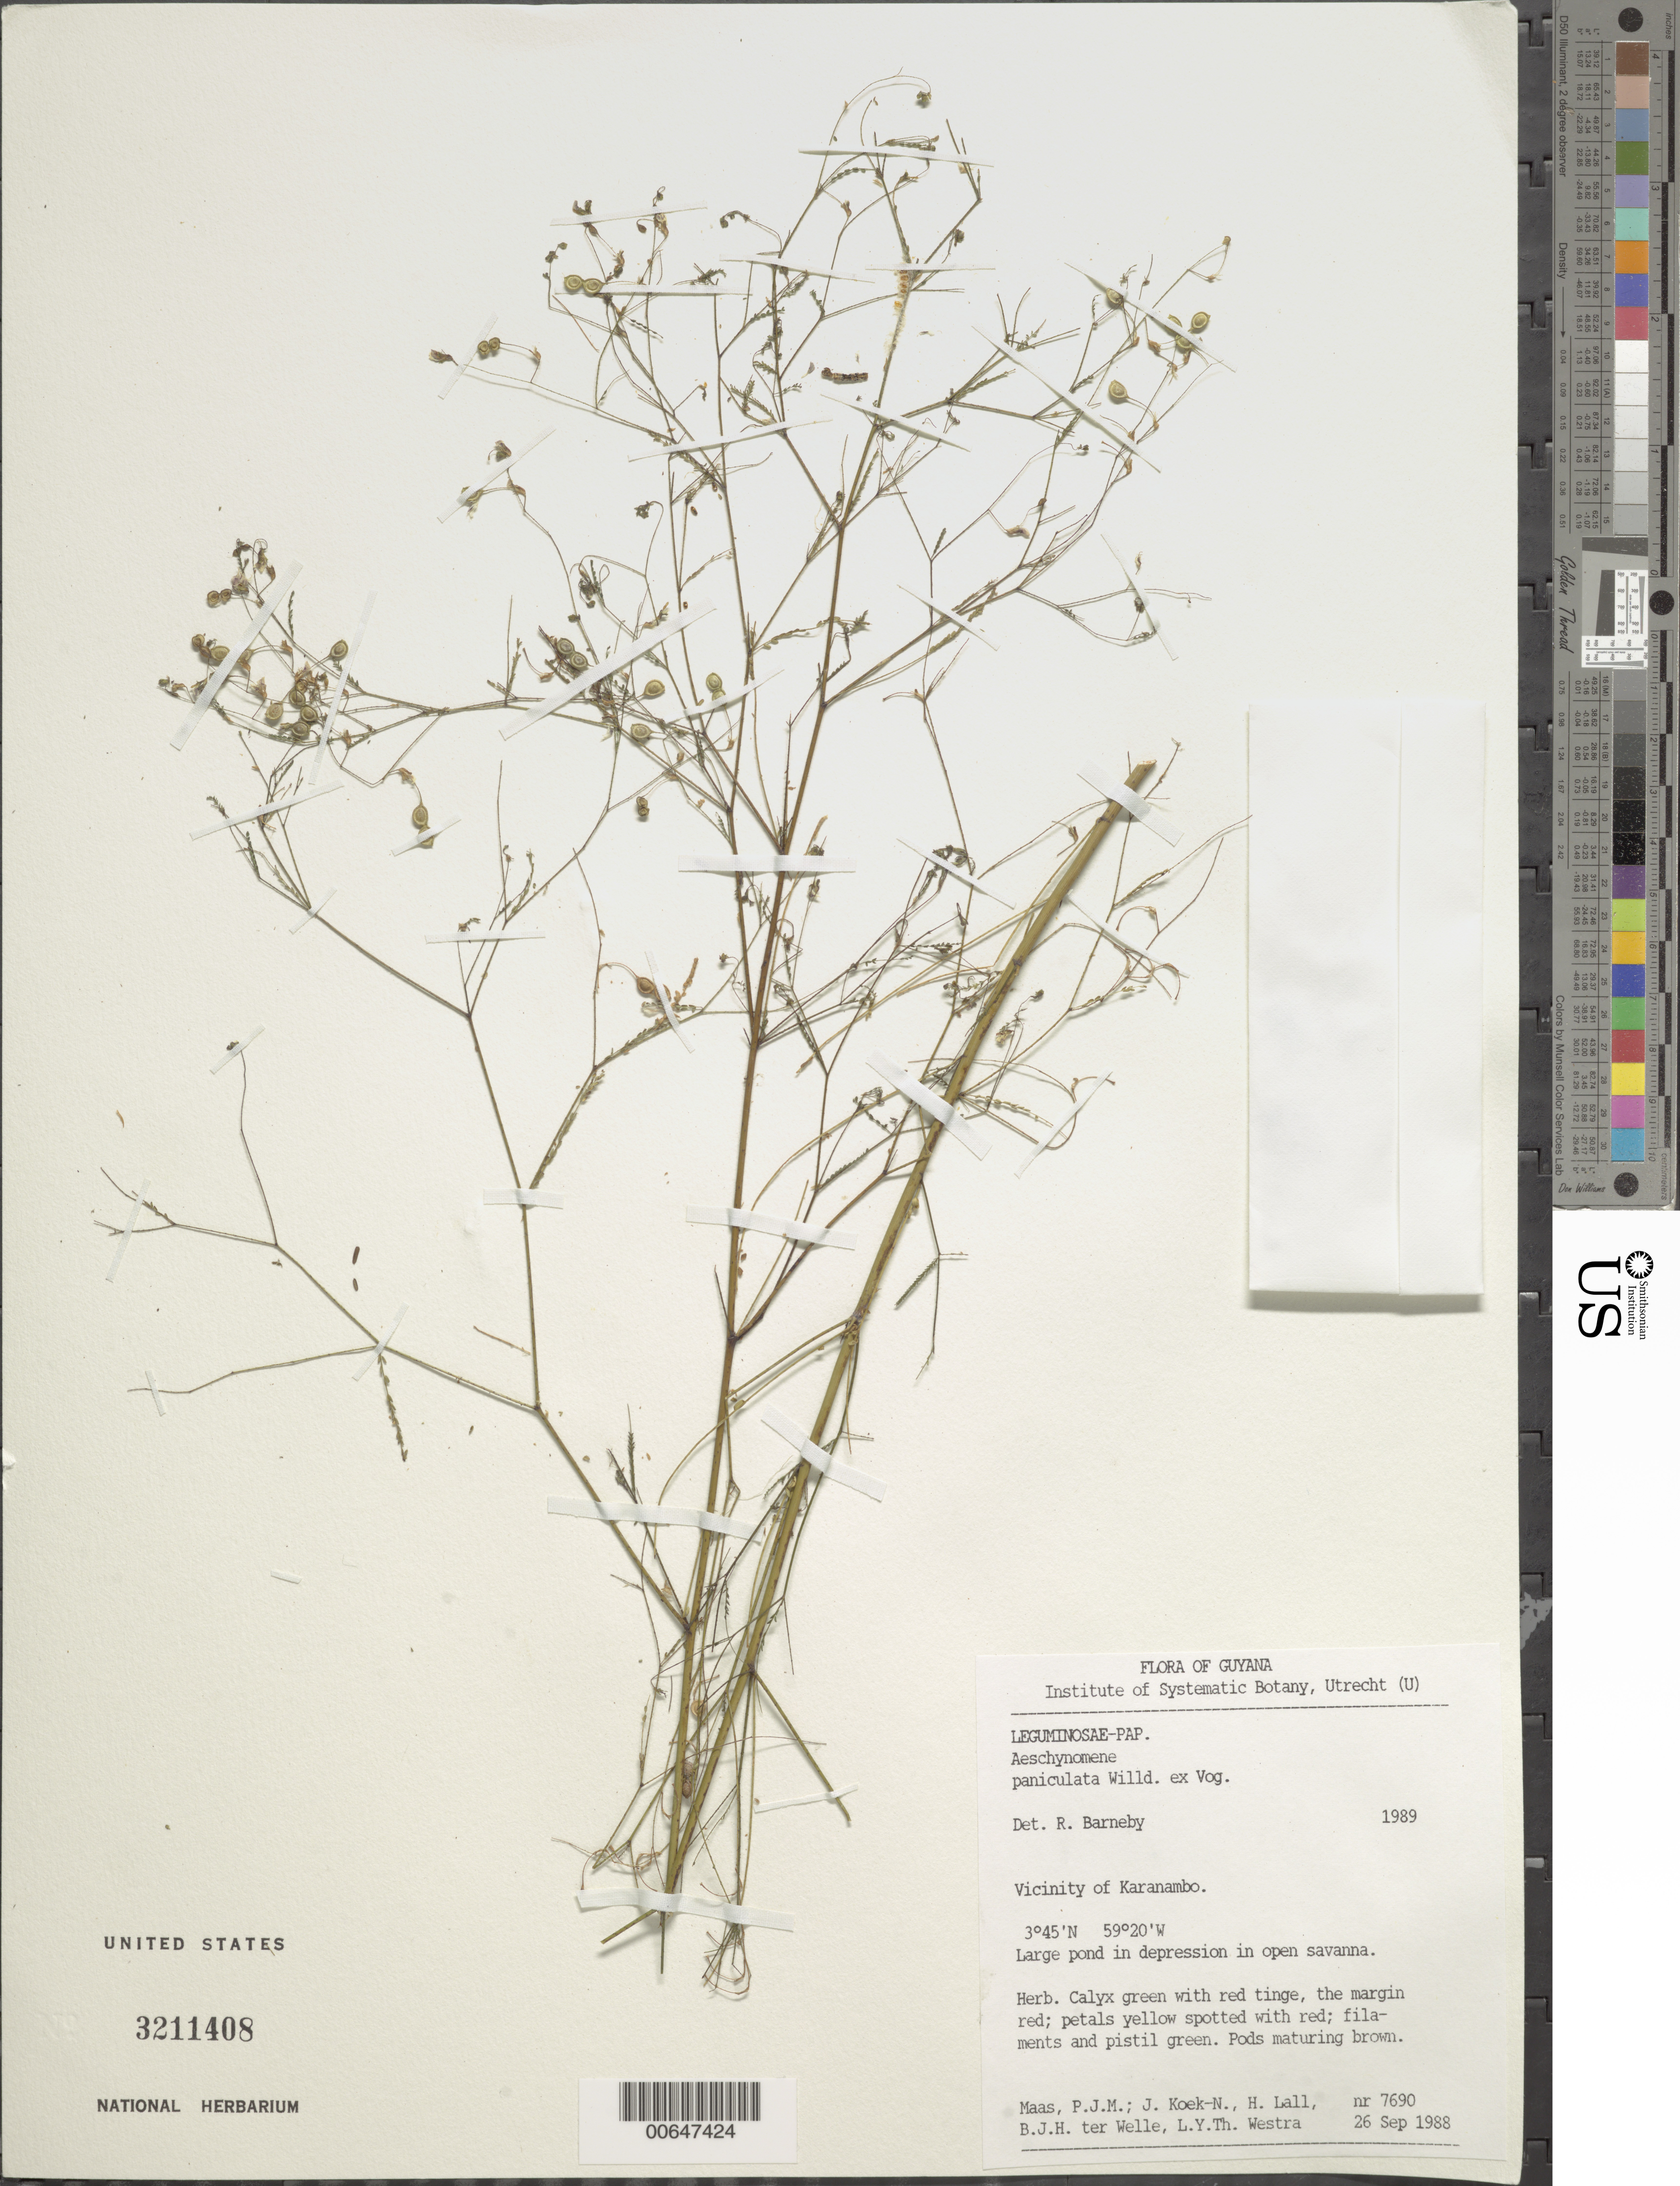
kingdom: Plantae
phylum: Tracheophyta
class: Magnoliopsida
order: Fabales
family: Fabaceae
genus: Aeschynomene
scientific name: Aeschynomene paniculata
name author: Vogel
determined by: Barneby, Rupert C., (NY)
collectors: P. Maas, J. Koek-Noorman, H. Lall, B. Welle & L. Y. T. Westra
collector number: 7690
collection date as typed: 26-Sep-88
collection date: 1988-09-26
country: Guyana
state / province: U. Takutu-U. Essequibo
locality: Karanambo, vic.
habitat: Large pond in open savanna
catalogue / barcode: US 3211408